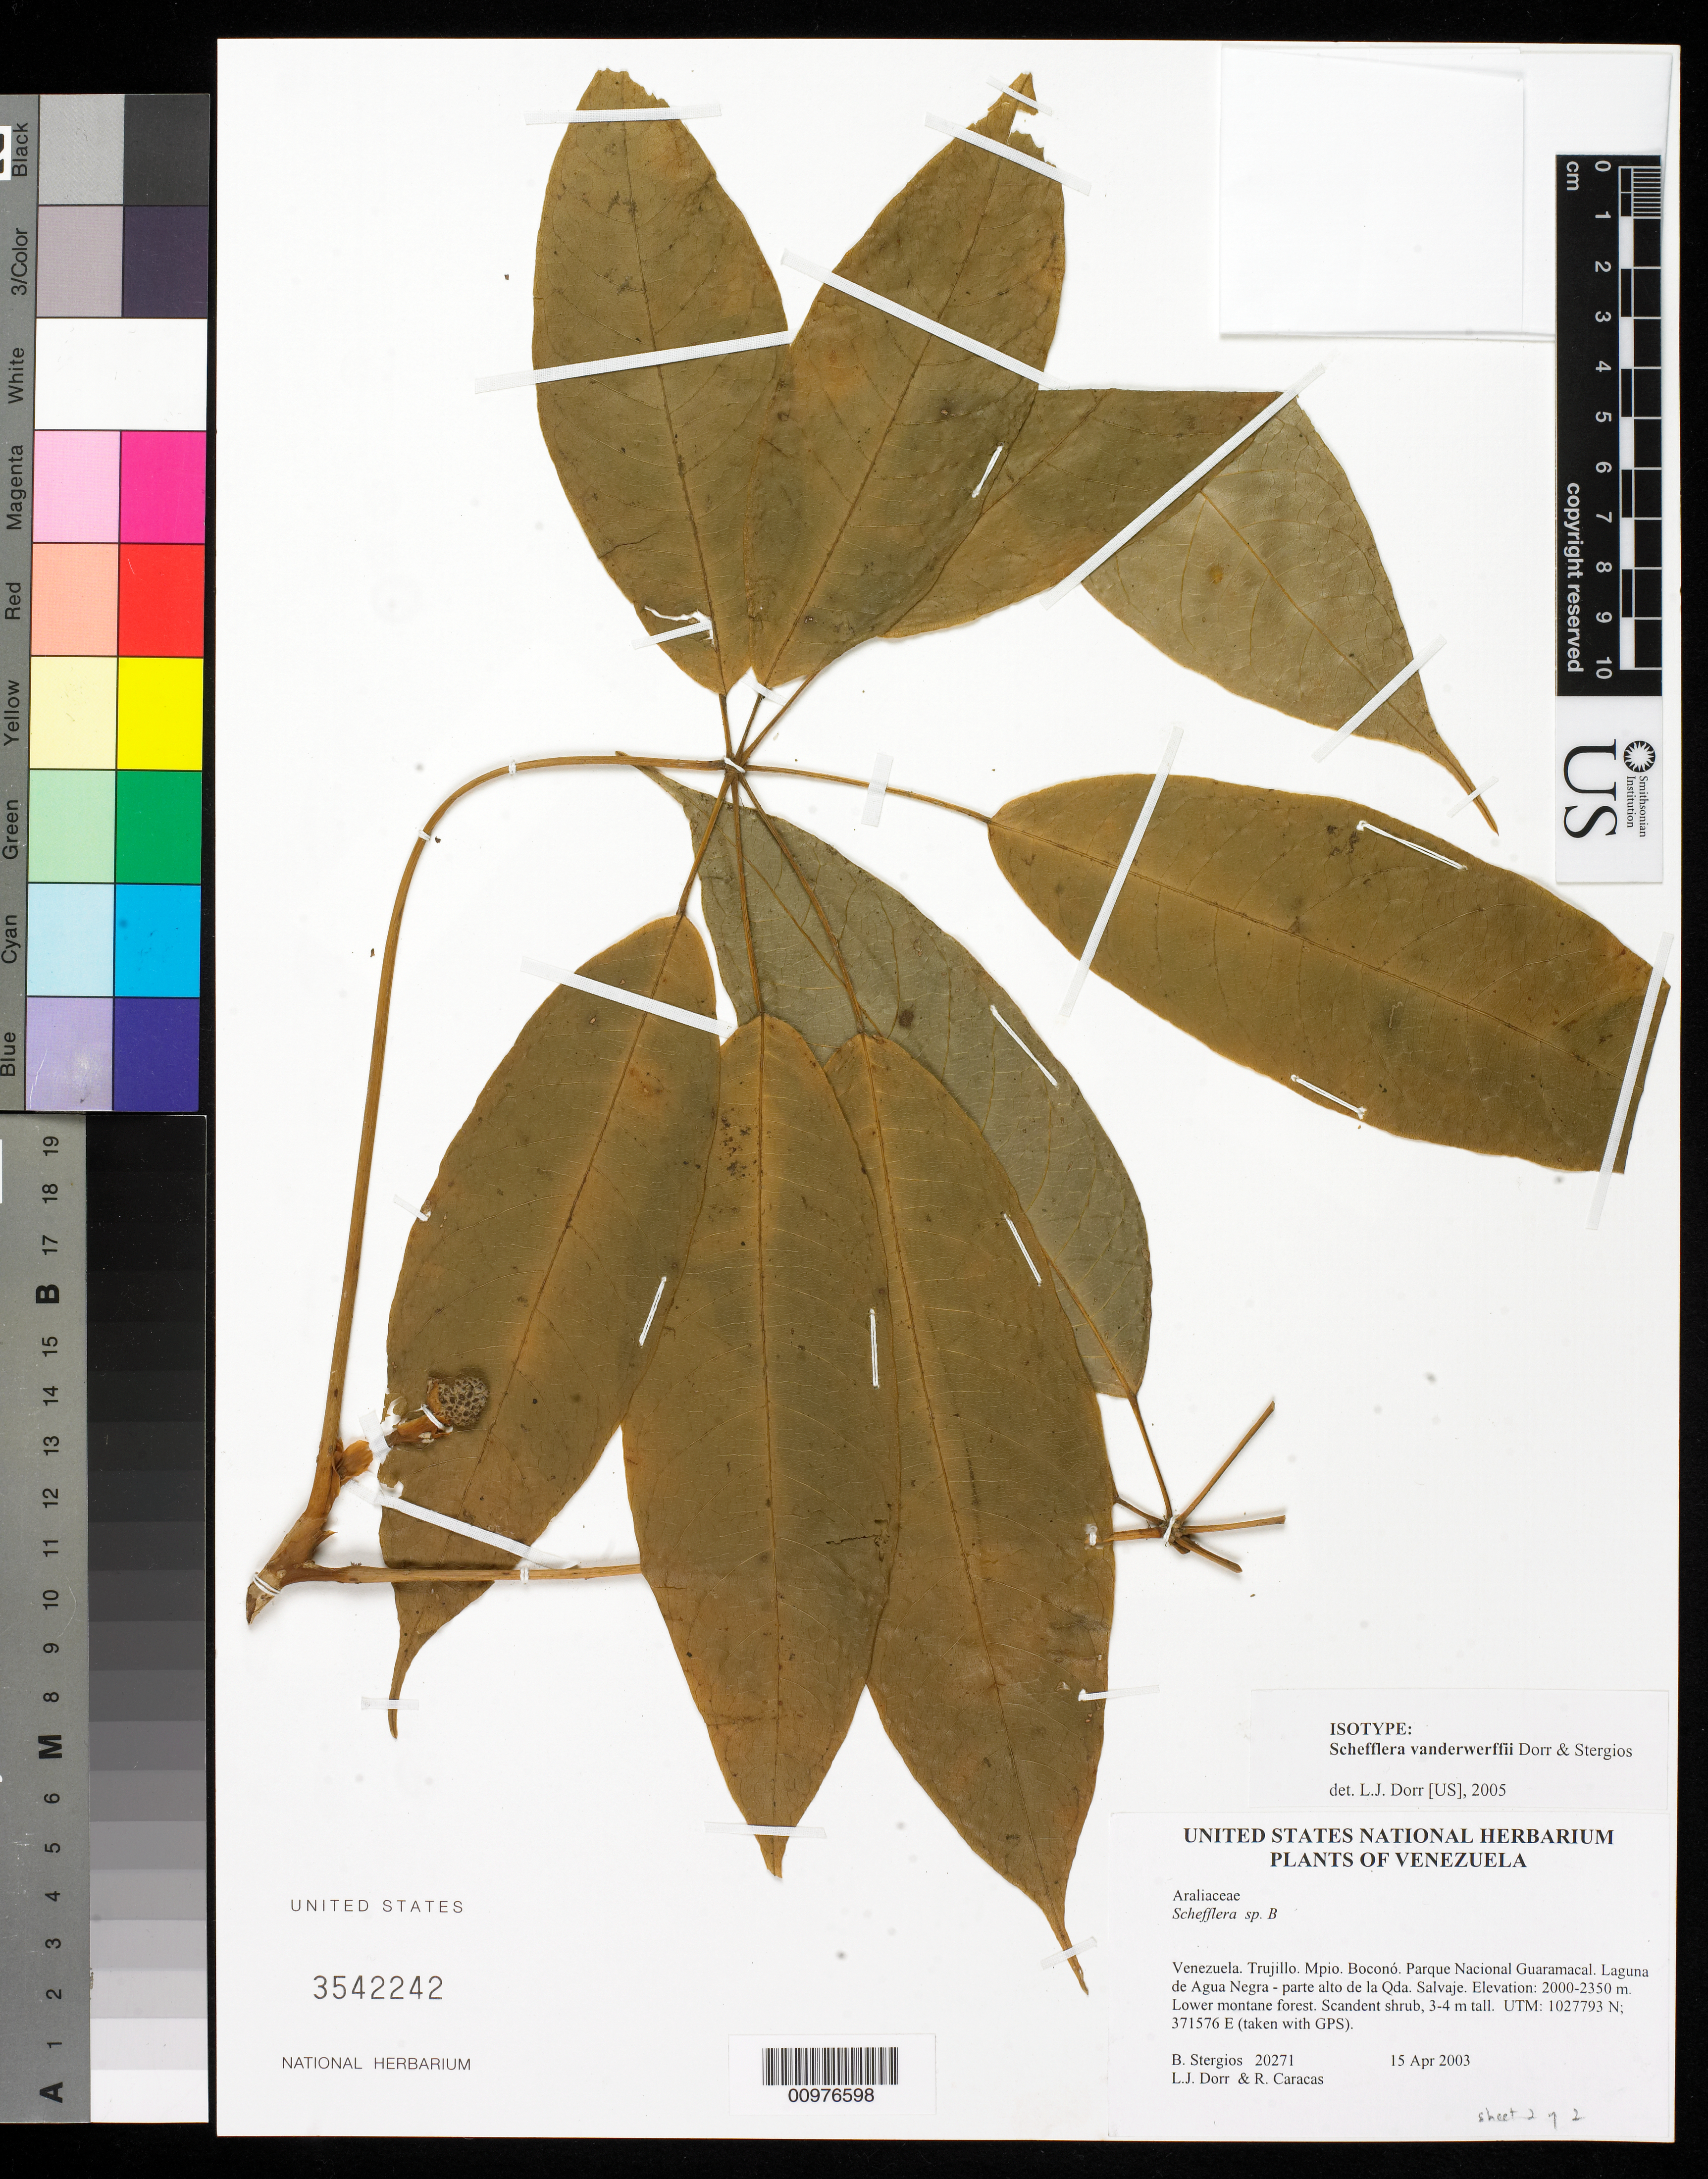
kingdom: Plantae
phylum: Tracheophyta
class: Magnoliopsida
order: Apiales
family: Araliaceae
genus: Schefflera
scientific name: Schefflera vanderwerffii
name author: Dorr & Stergios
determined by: Dorr, L. J., (BOT), Smithsonian Institution - National Museum of Natural History (UNITED STATES)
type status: Isotype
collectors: B. G. Stergios, L. J. Dorr & R. Caracas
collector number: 20271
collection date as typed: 15 Apr 2003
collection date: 2003-04-15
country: Venezuela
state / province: Trujillo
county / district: Boconó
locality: Parque Nacional Guaramacal. Laguna de Agua Negra - parte alto de la Qda. Salvaje.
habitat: Lower montane forest.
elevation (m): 2000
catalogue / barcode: US 3542242